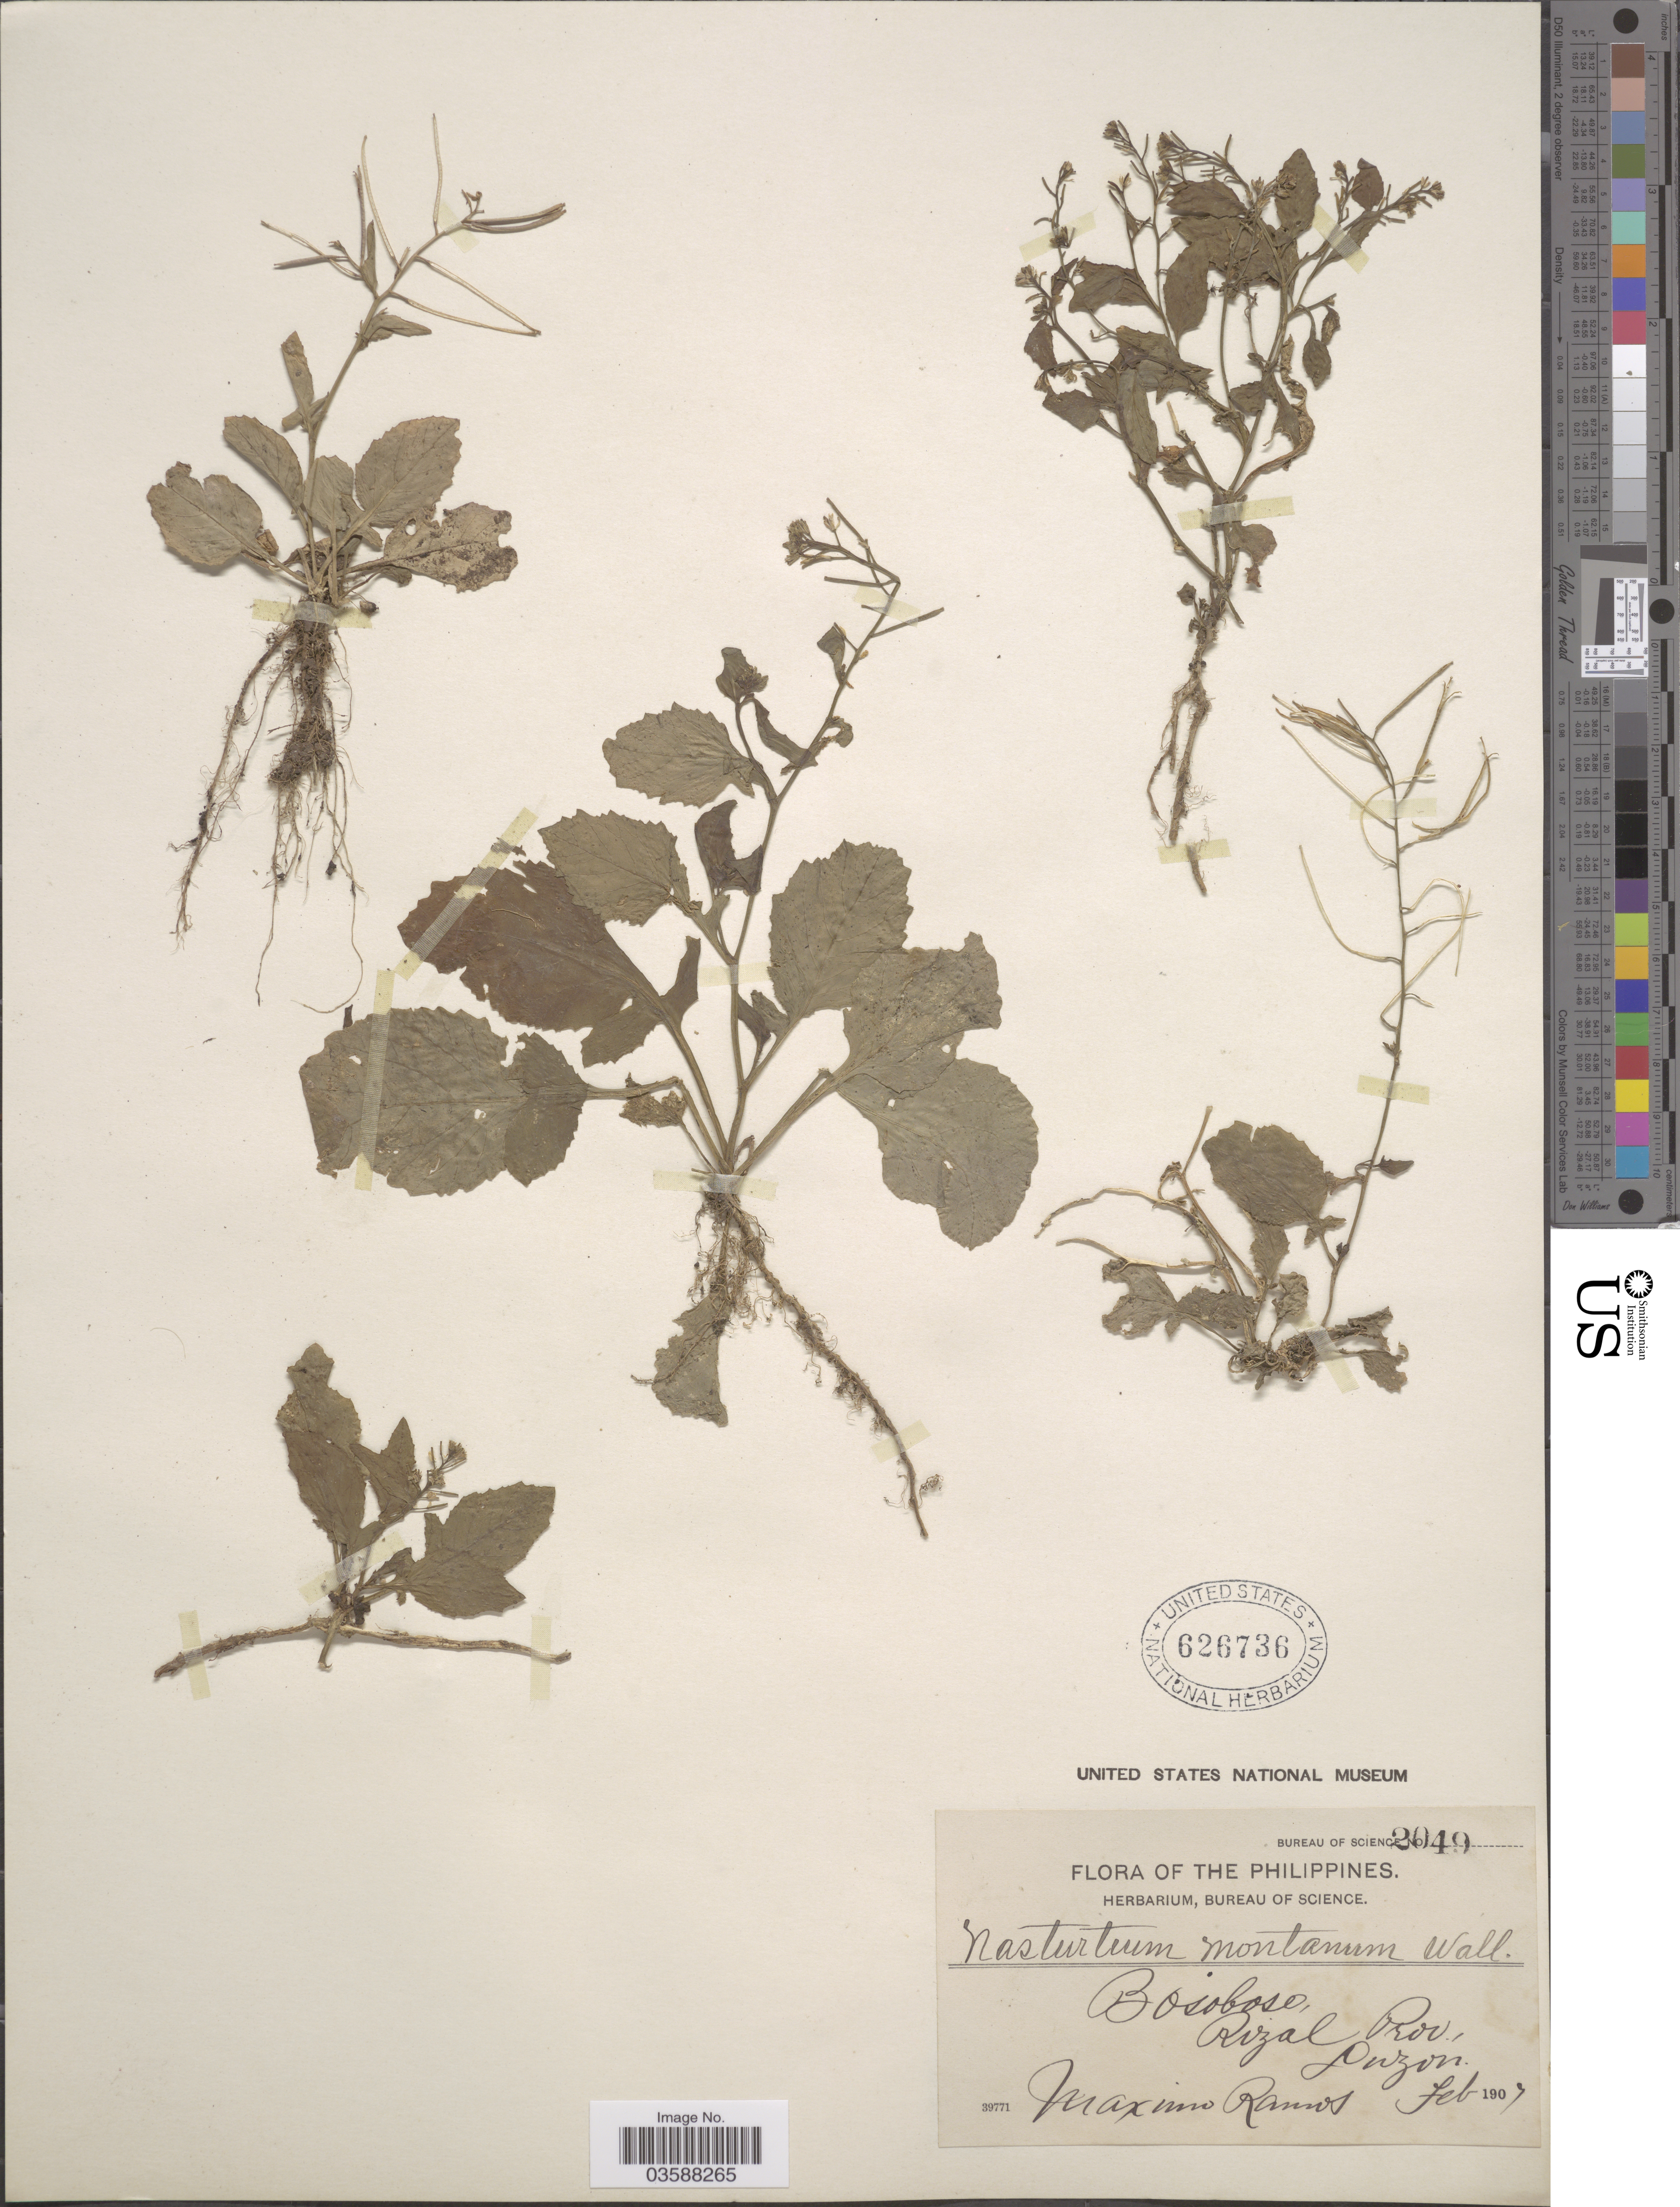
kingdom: Plantae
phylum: Tracheophyta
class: Magnoliopsida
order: Brassicales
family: Brassicaceae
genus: Rorippa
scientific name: Rorippa indica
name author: (L.) Hiern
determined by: Strong, M. T., (US), Smithsonian Institution - National Museum of Natural History (UNITED STATES)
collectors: M. Ramos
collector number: Bureau of Science 2049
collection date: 1907-02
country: Philippines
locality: Bosoboso, Rizal Prov., Luzon.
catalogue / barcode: US 626736